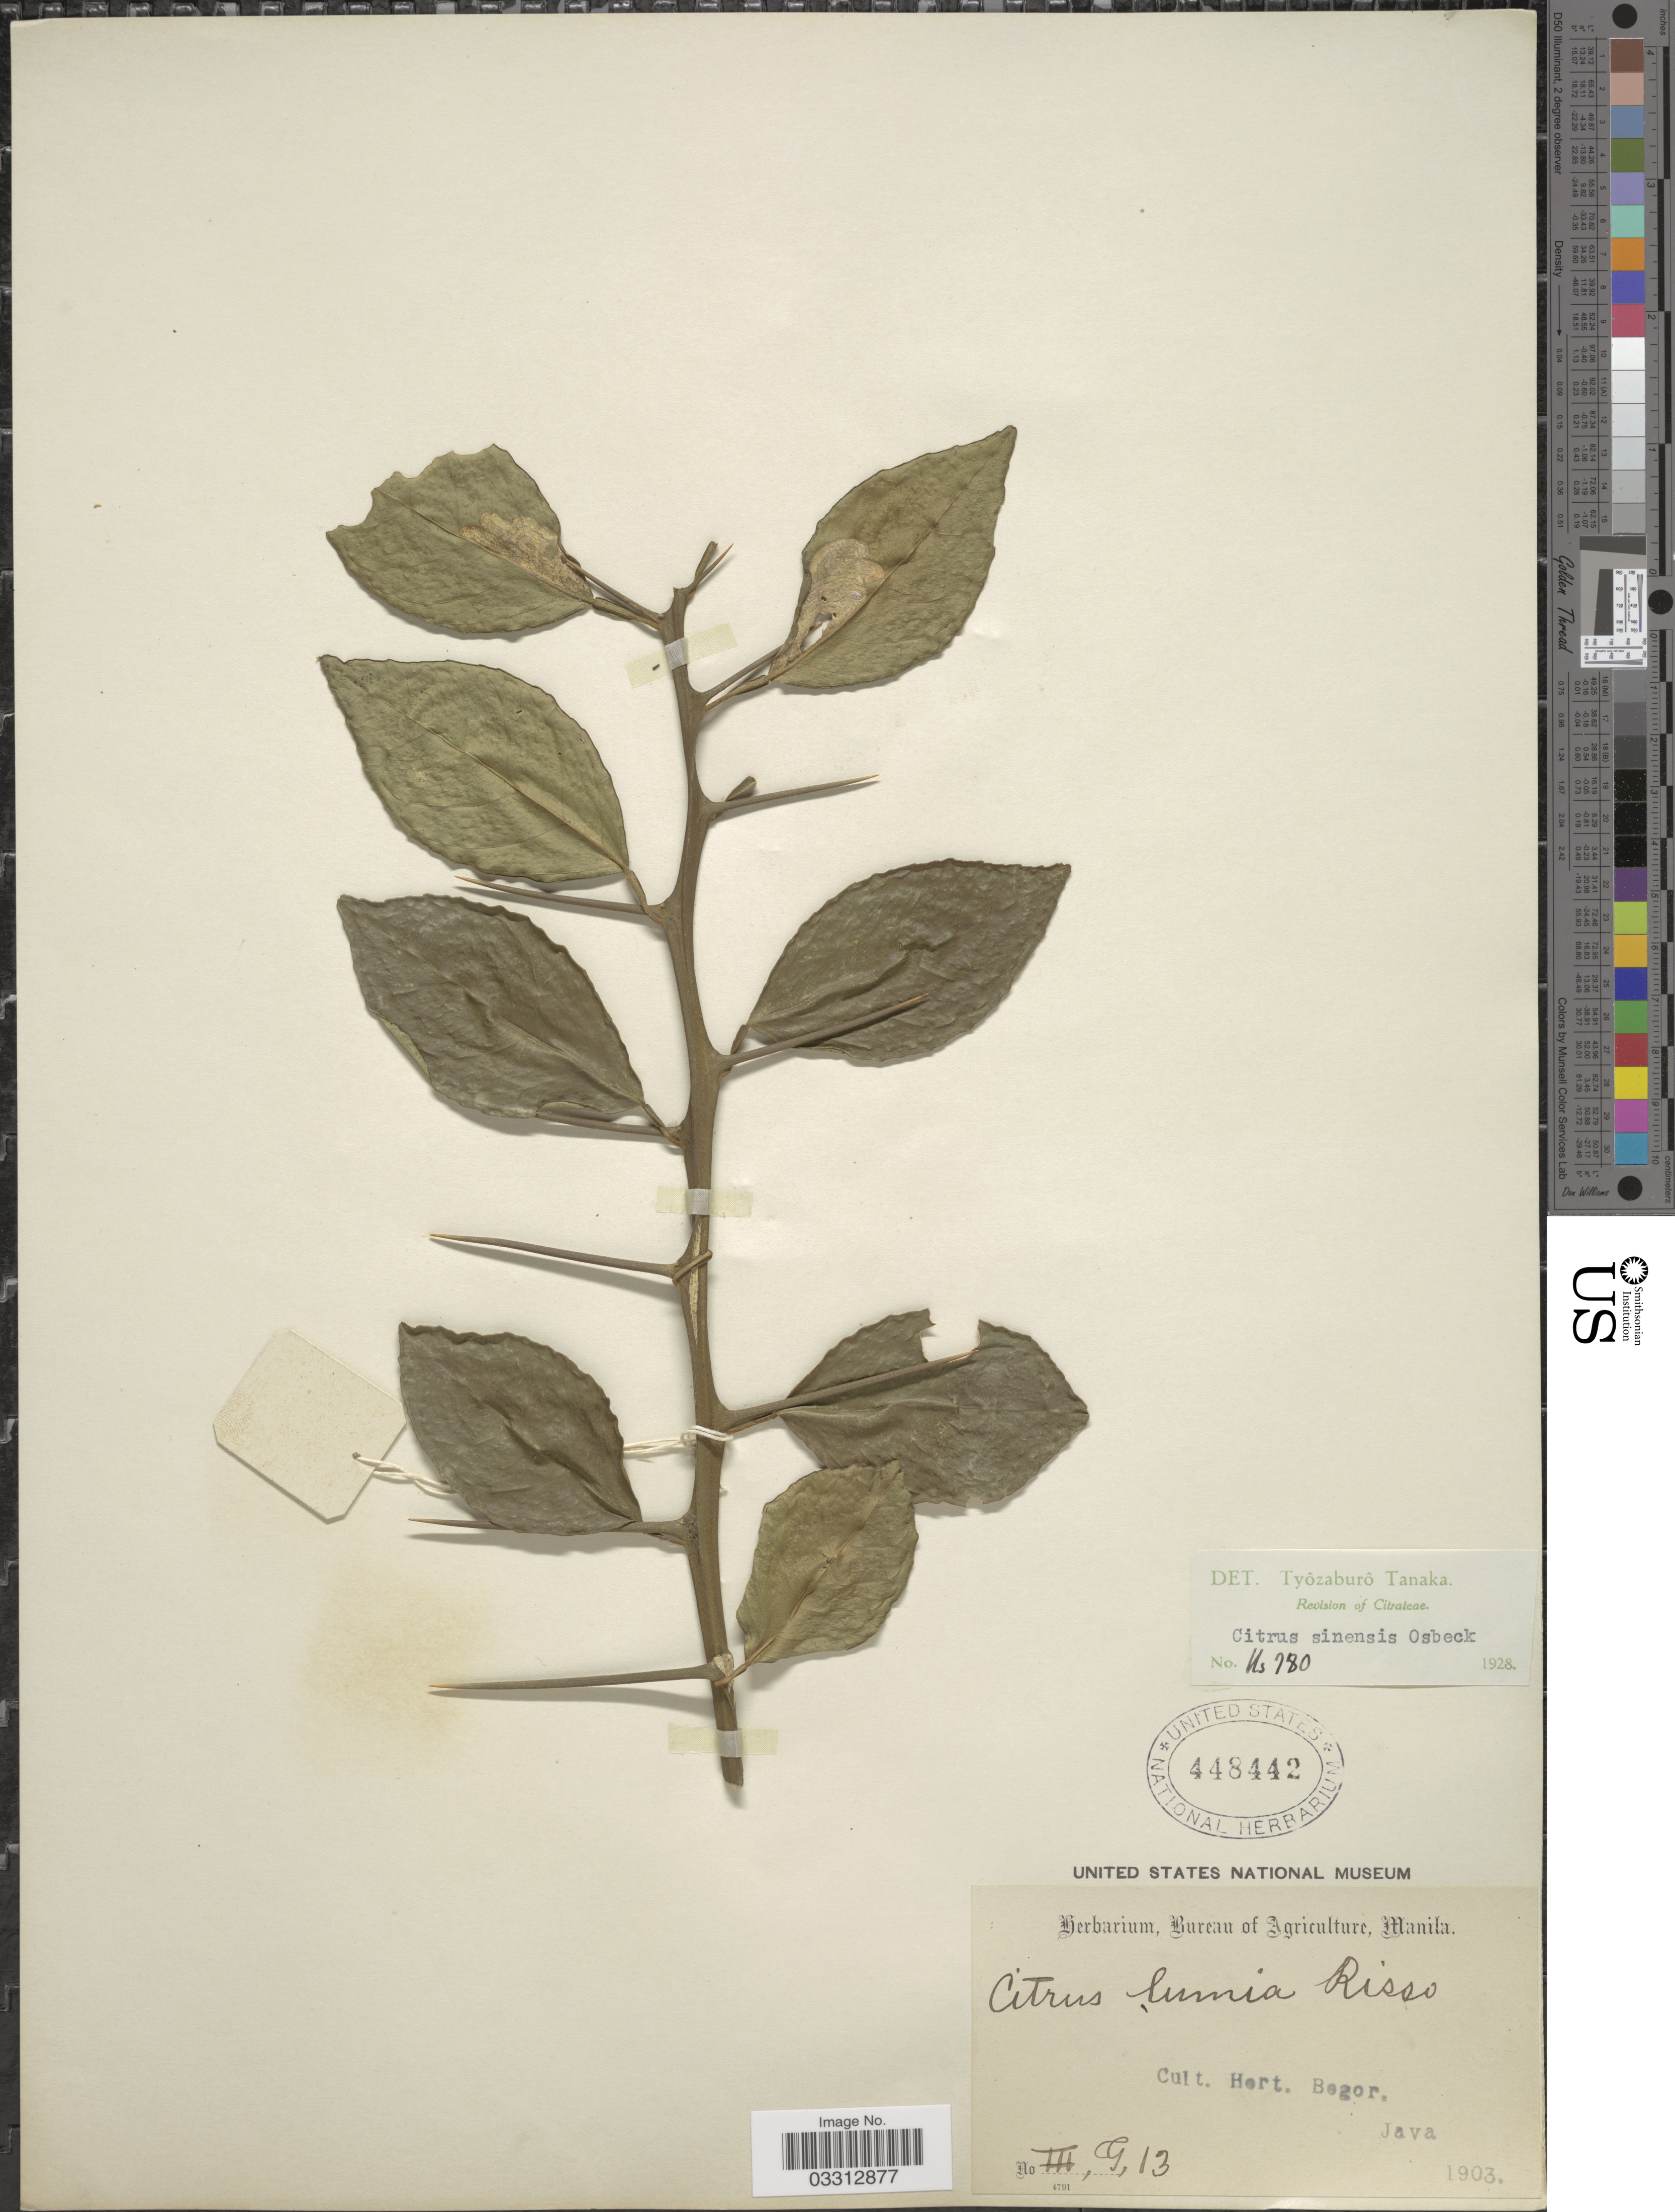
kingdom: Plantae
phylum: Tracheophyta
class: Magnoliopsida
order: Sapindales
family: Rutaceae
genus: Citrus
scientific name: Citrus x sinensis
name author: (L.) Osbeck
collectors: Ex herb. Bureau of Agriculture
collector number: III, G, 13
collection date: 1903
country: Indonesia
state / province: Java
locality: Hort. Bogor.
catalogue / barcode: US 448442